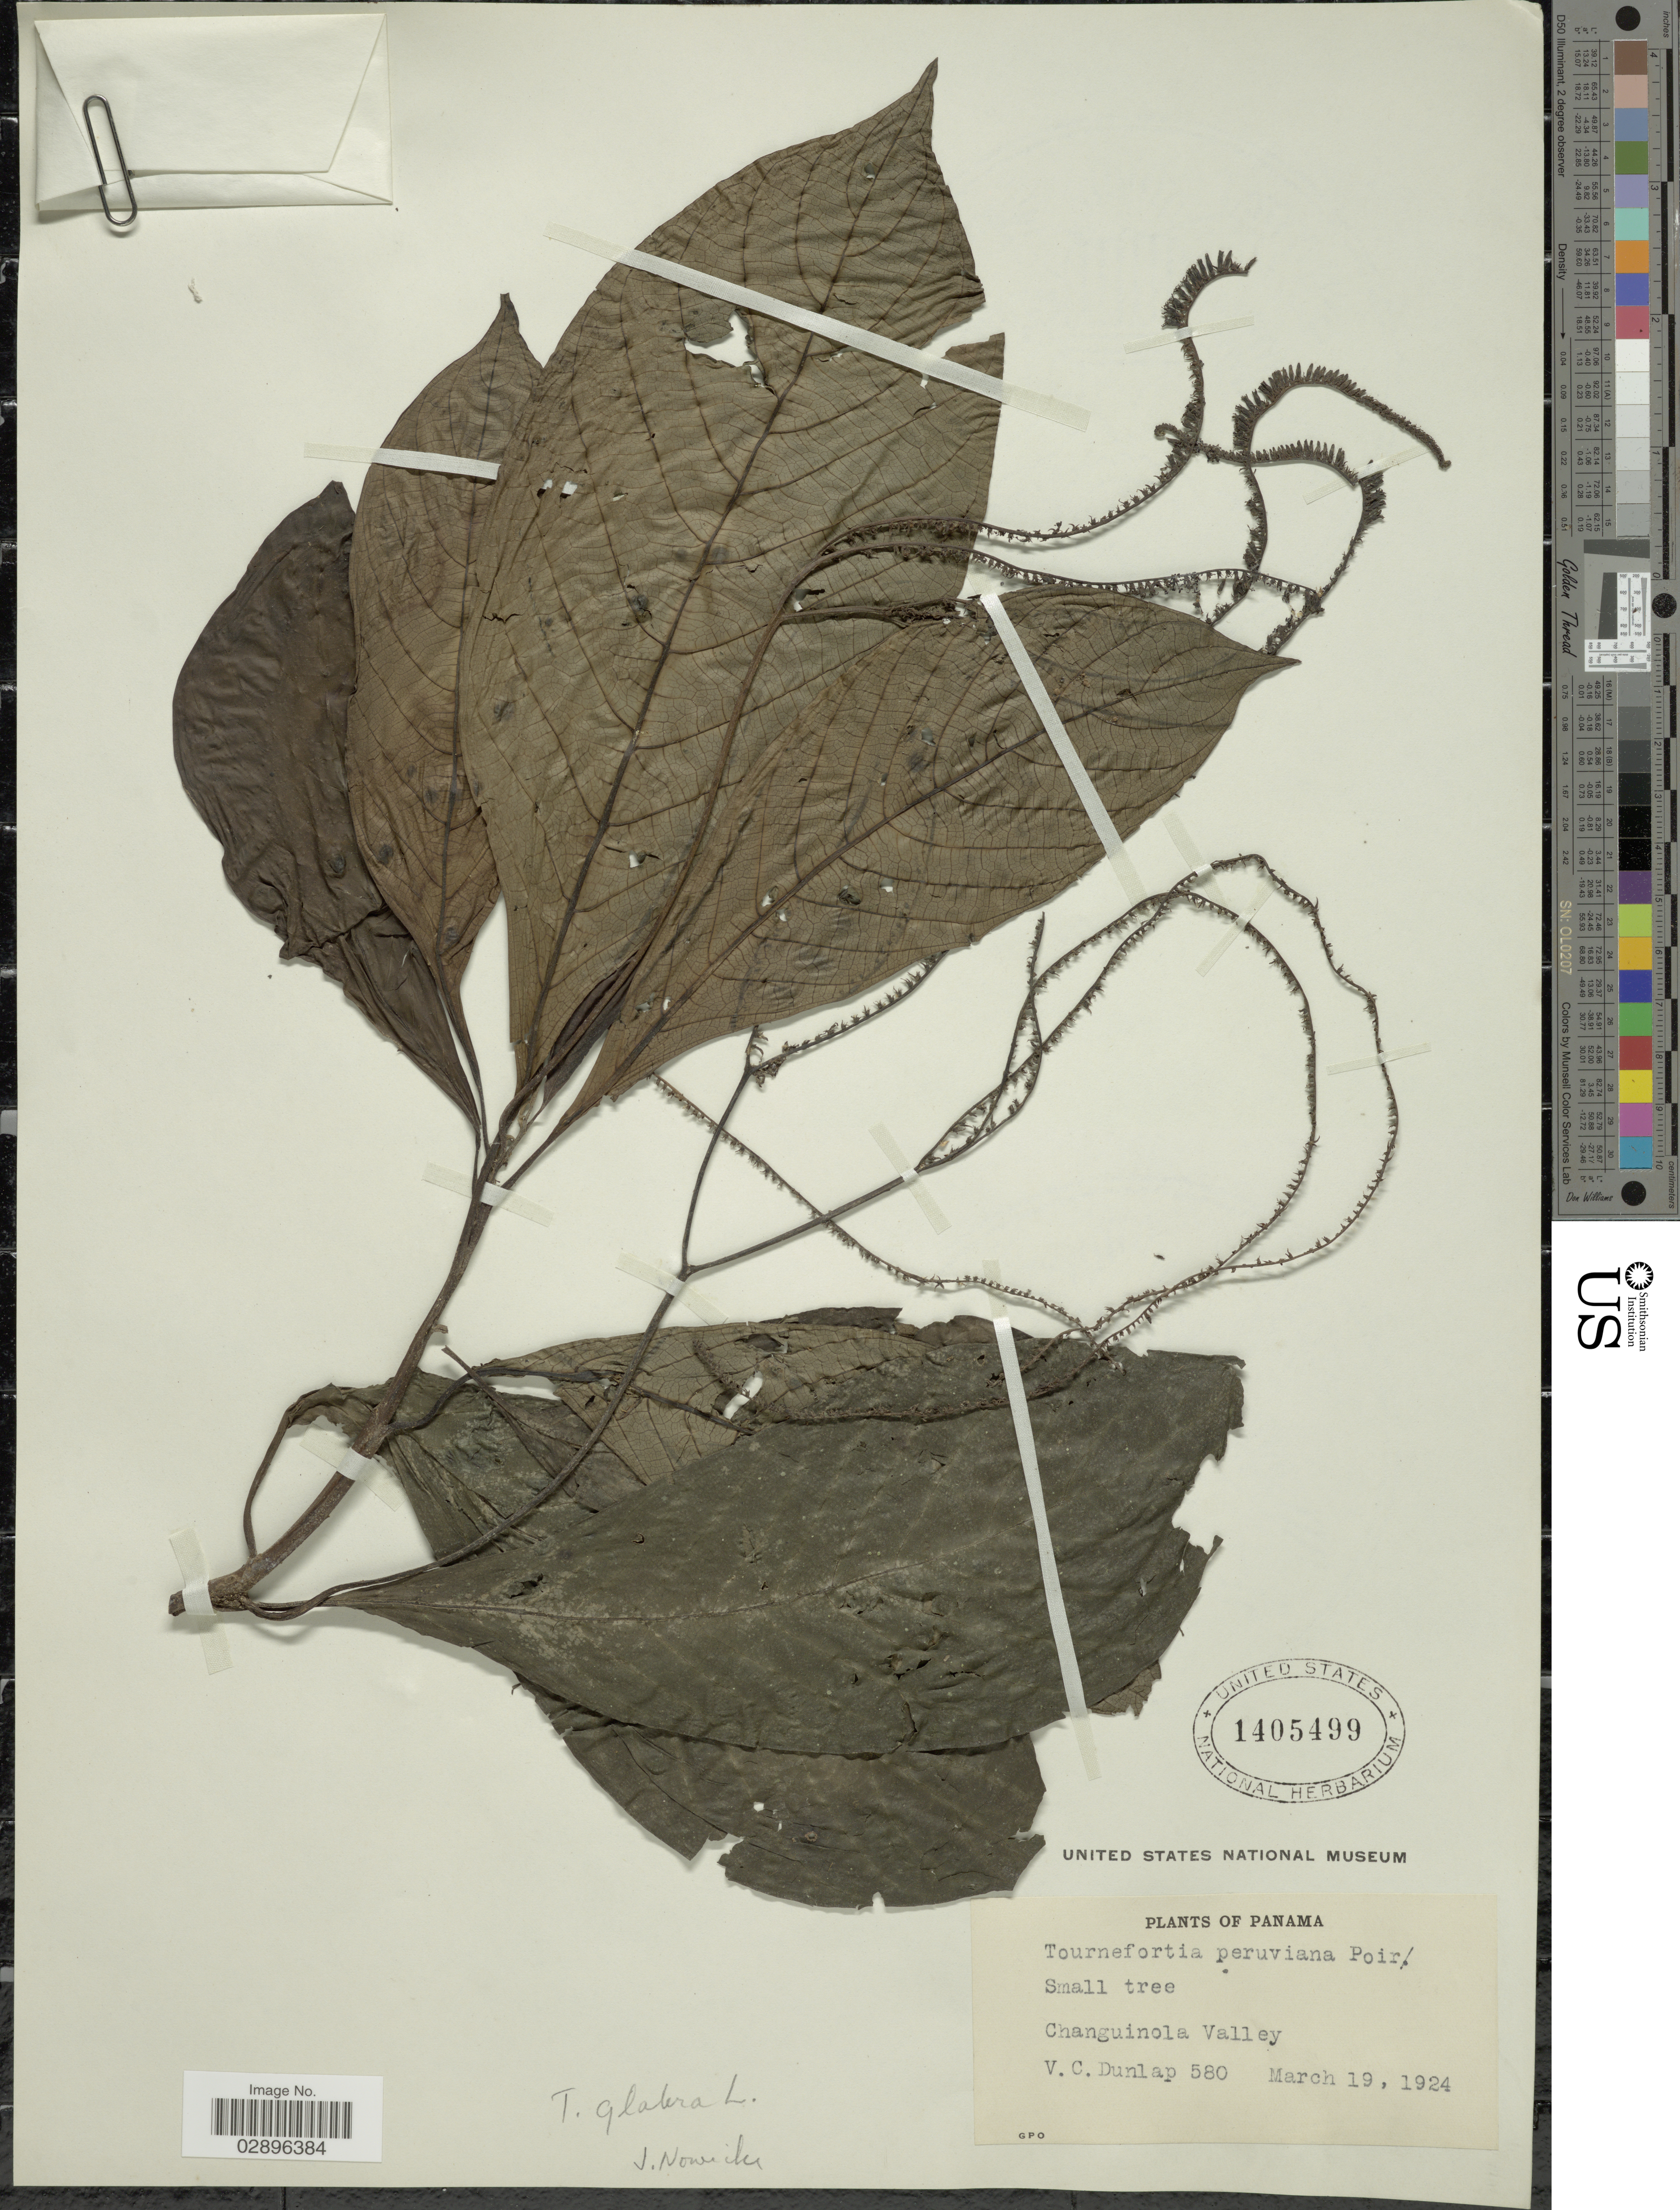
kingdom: Plantae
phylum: Tracheophyta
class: Magnoliopsida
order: Boraginales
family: Heliotropiaceae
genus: Tournefortia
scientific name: Tournefortia glabra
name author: L.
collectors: V. C. Dunlap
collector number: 580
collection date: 1924-03-19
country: Panama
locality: Changuinola Valley.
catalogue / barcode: US 1405499